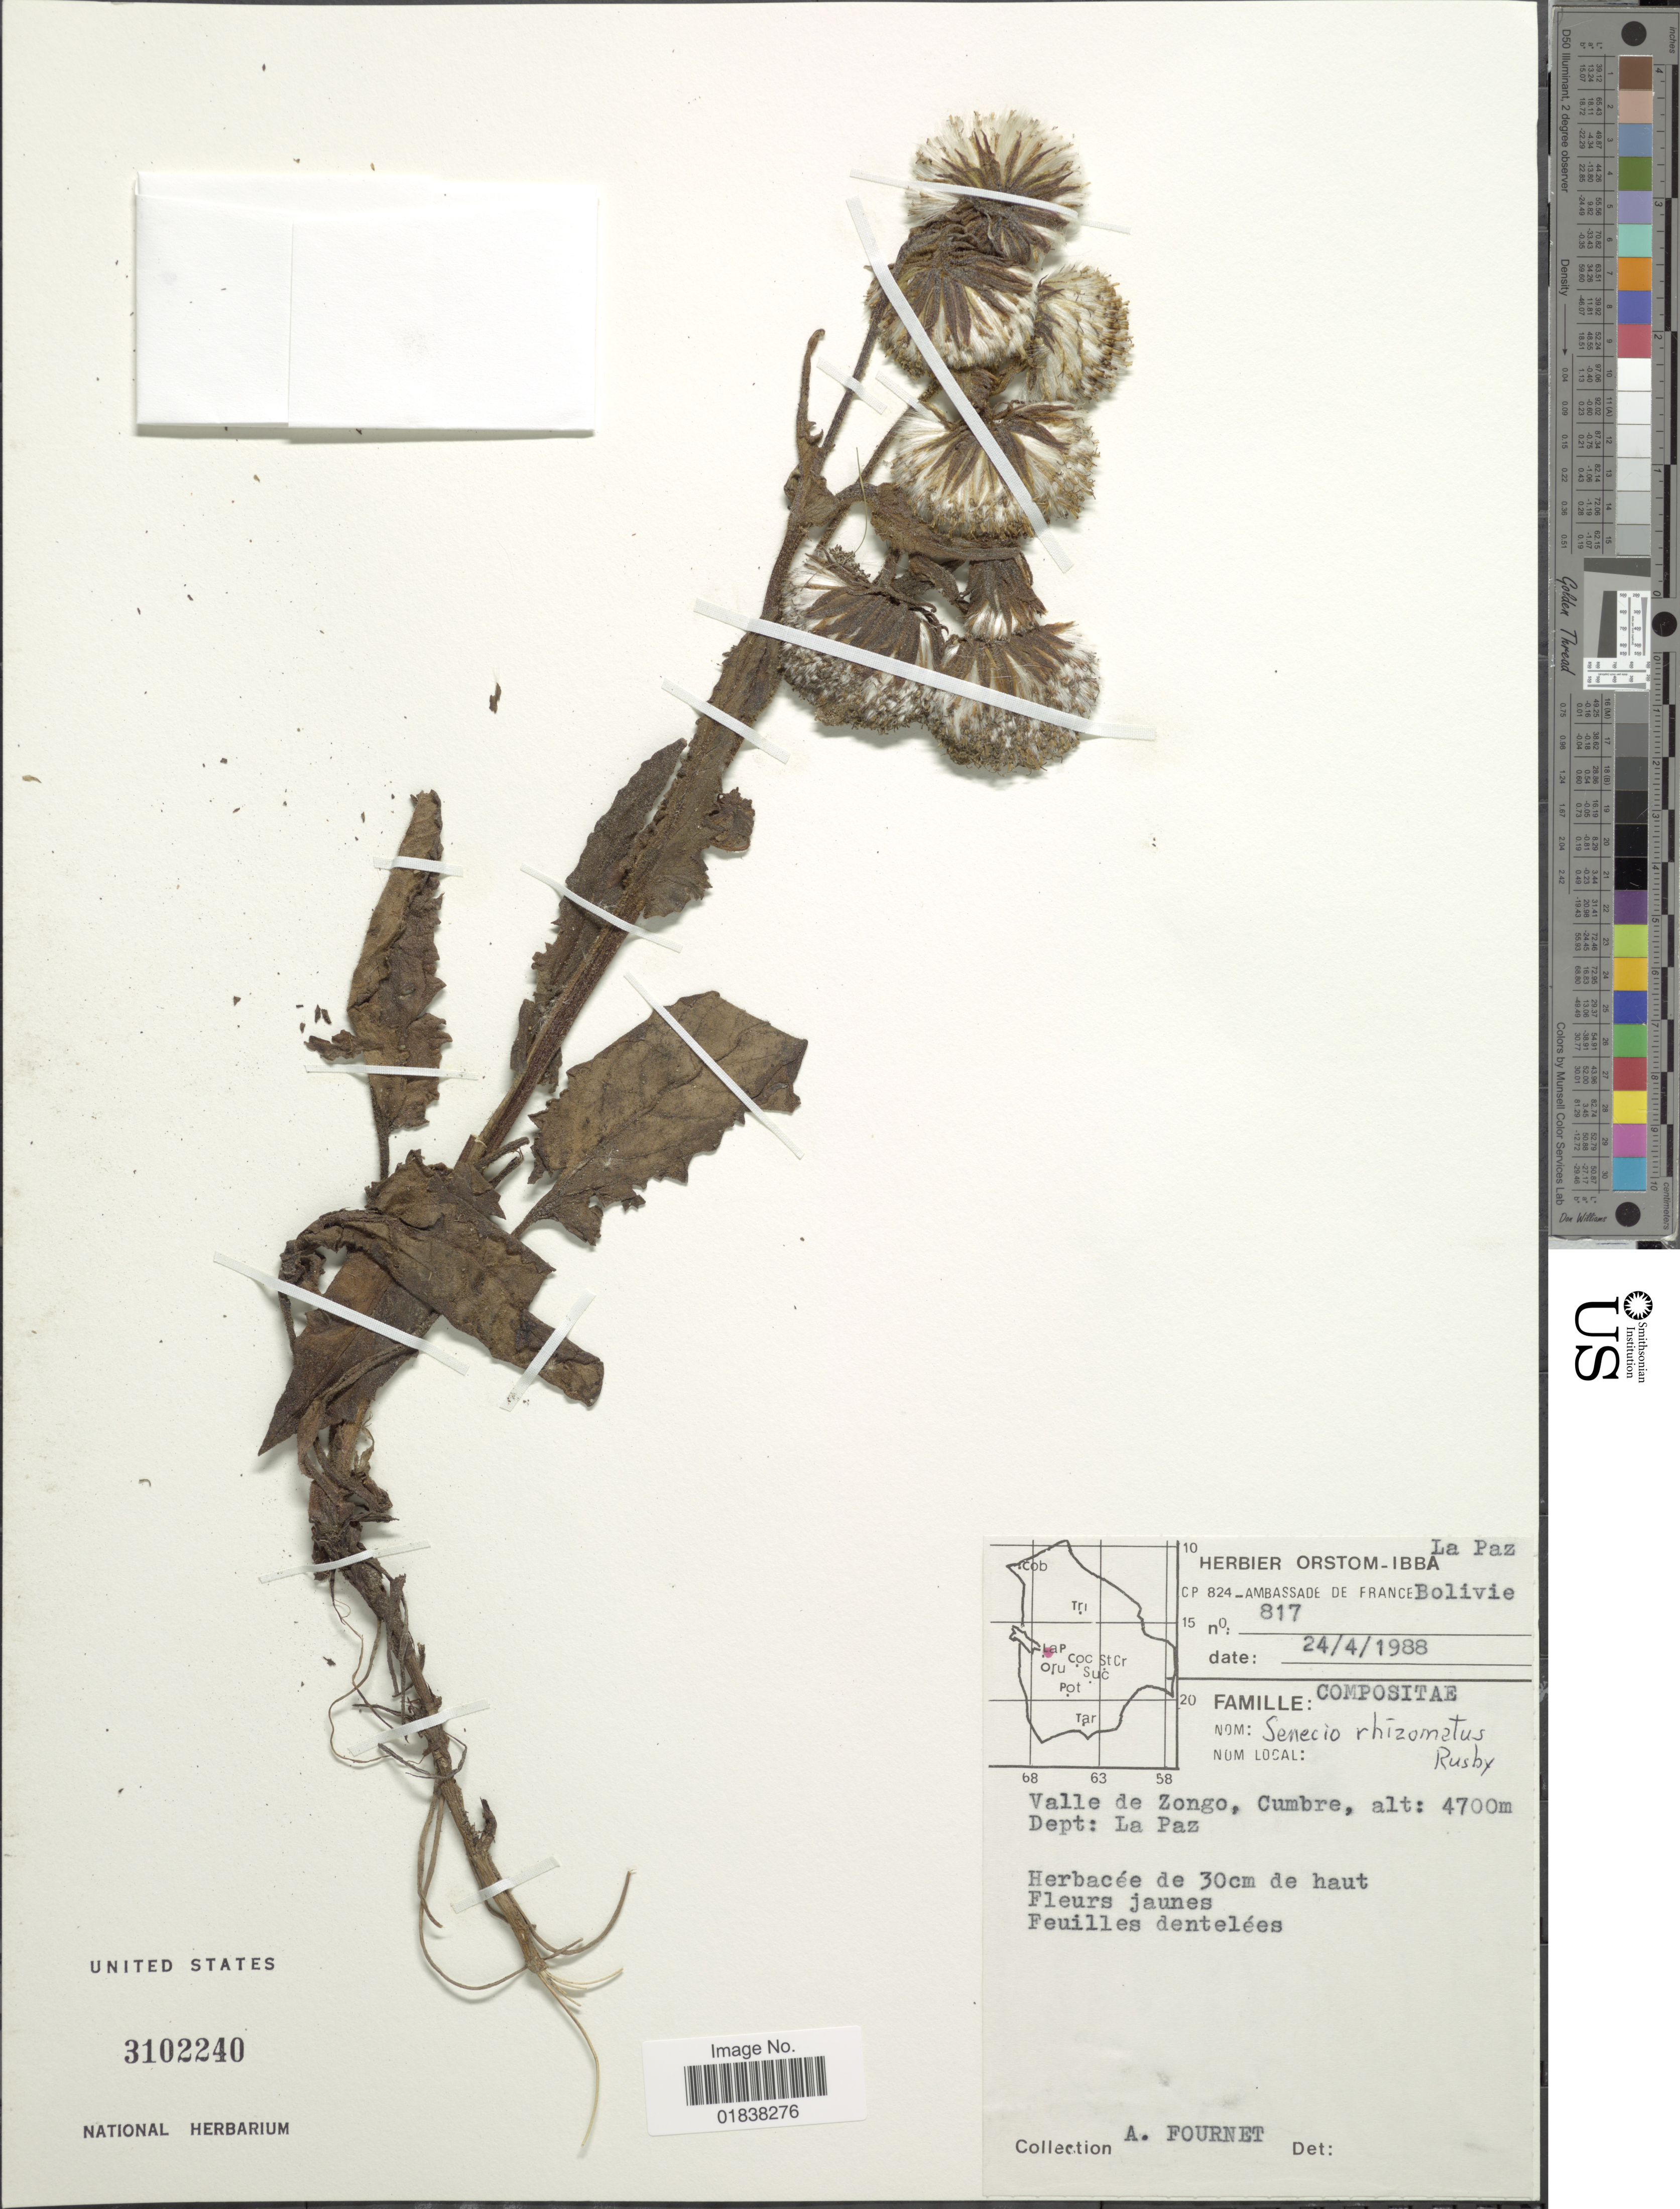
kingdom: Plantae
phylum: Tracheophyta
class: Magnoliopsida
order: Asterales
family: Asteraceae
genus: Senecio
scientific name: Senecio rhizomatus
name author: Rusby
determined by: Salomon, Luciana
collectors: A. Fournet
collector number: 817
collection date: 1988-04-24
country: Bolivia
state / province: La Paz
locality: Valle de Zongo, Cumbre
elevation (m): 4700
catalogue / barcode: US 3102240